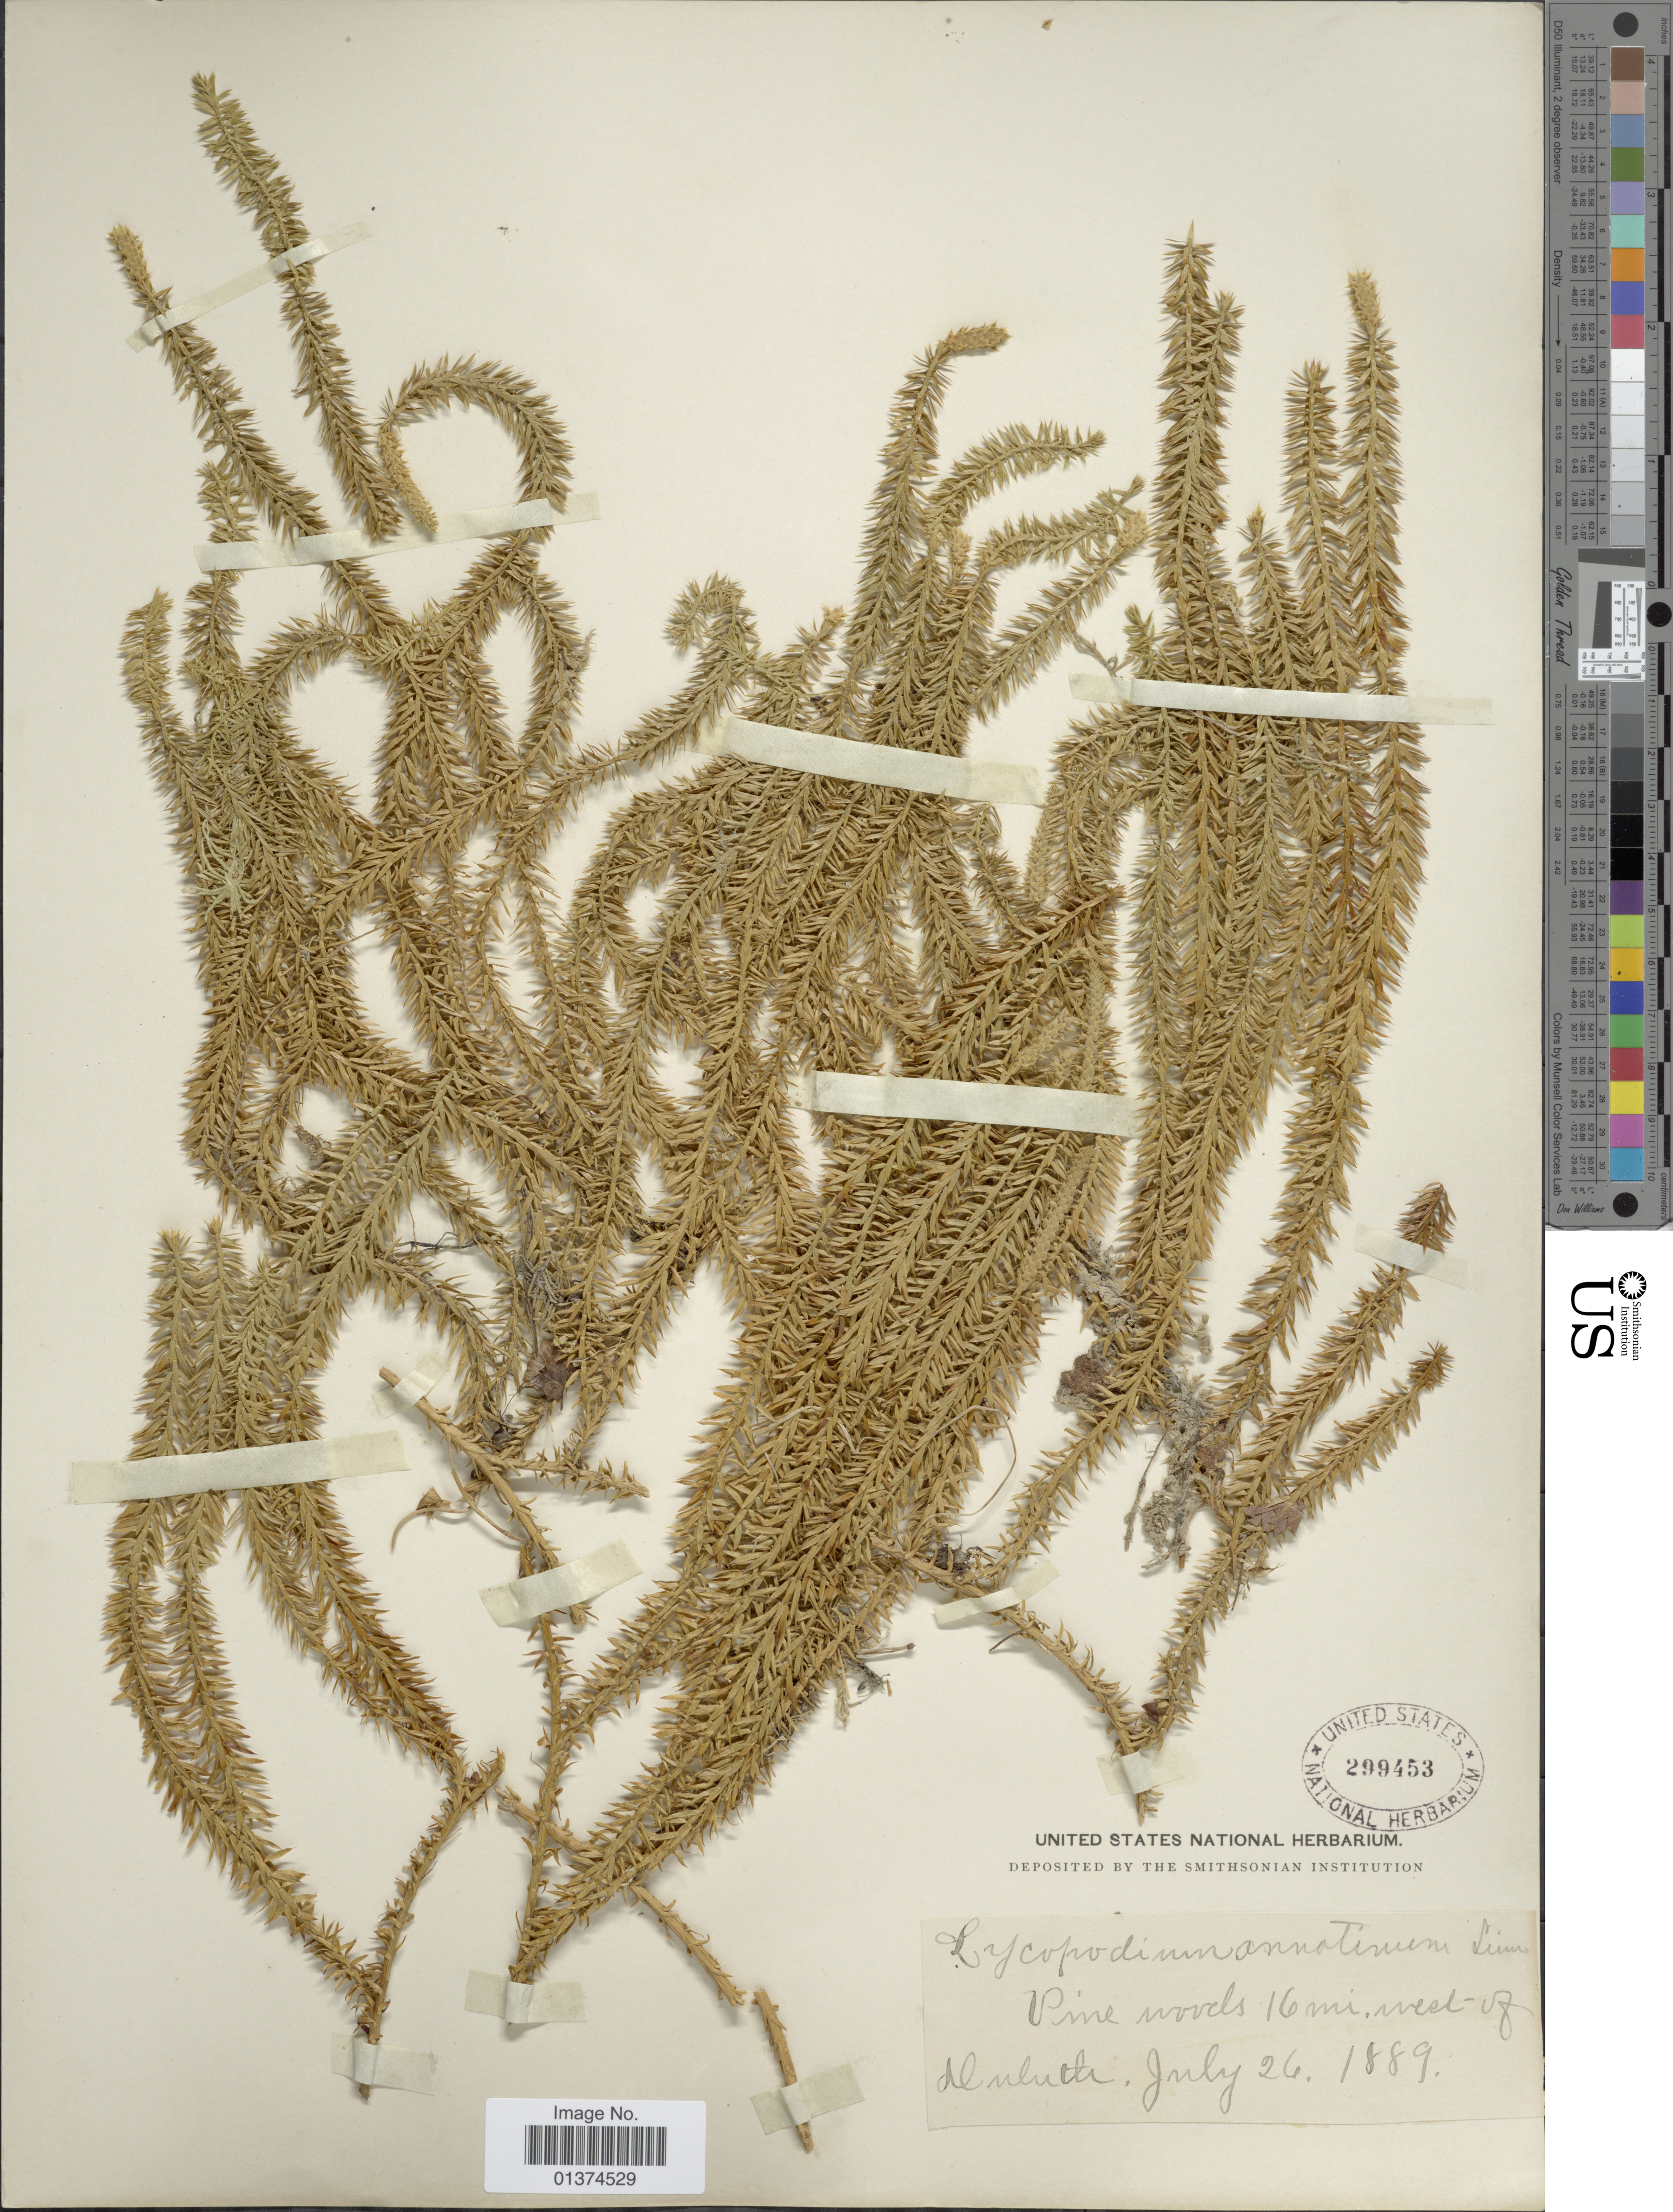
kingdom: Plantae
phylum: Tracheophyta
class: Lycopodiopsida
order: Lycopodiales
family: Lycopodiaceae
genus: Spinulum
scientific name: Spinulum annotinum subsp. annotinum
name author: (L.) A. Haines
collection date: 1889-07-26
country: United States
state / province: Minnesota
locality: Pine Woods 16 mi west of Duluth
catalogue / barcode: US 299453